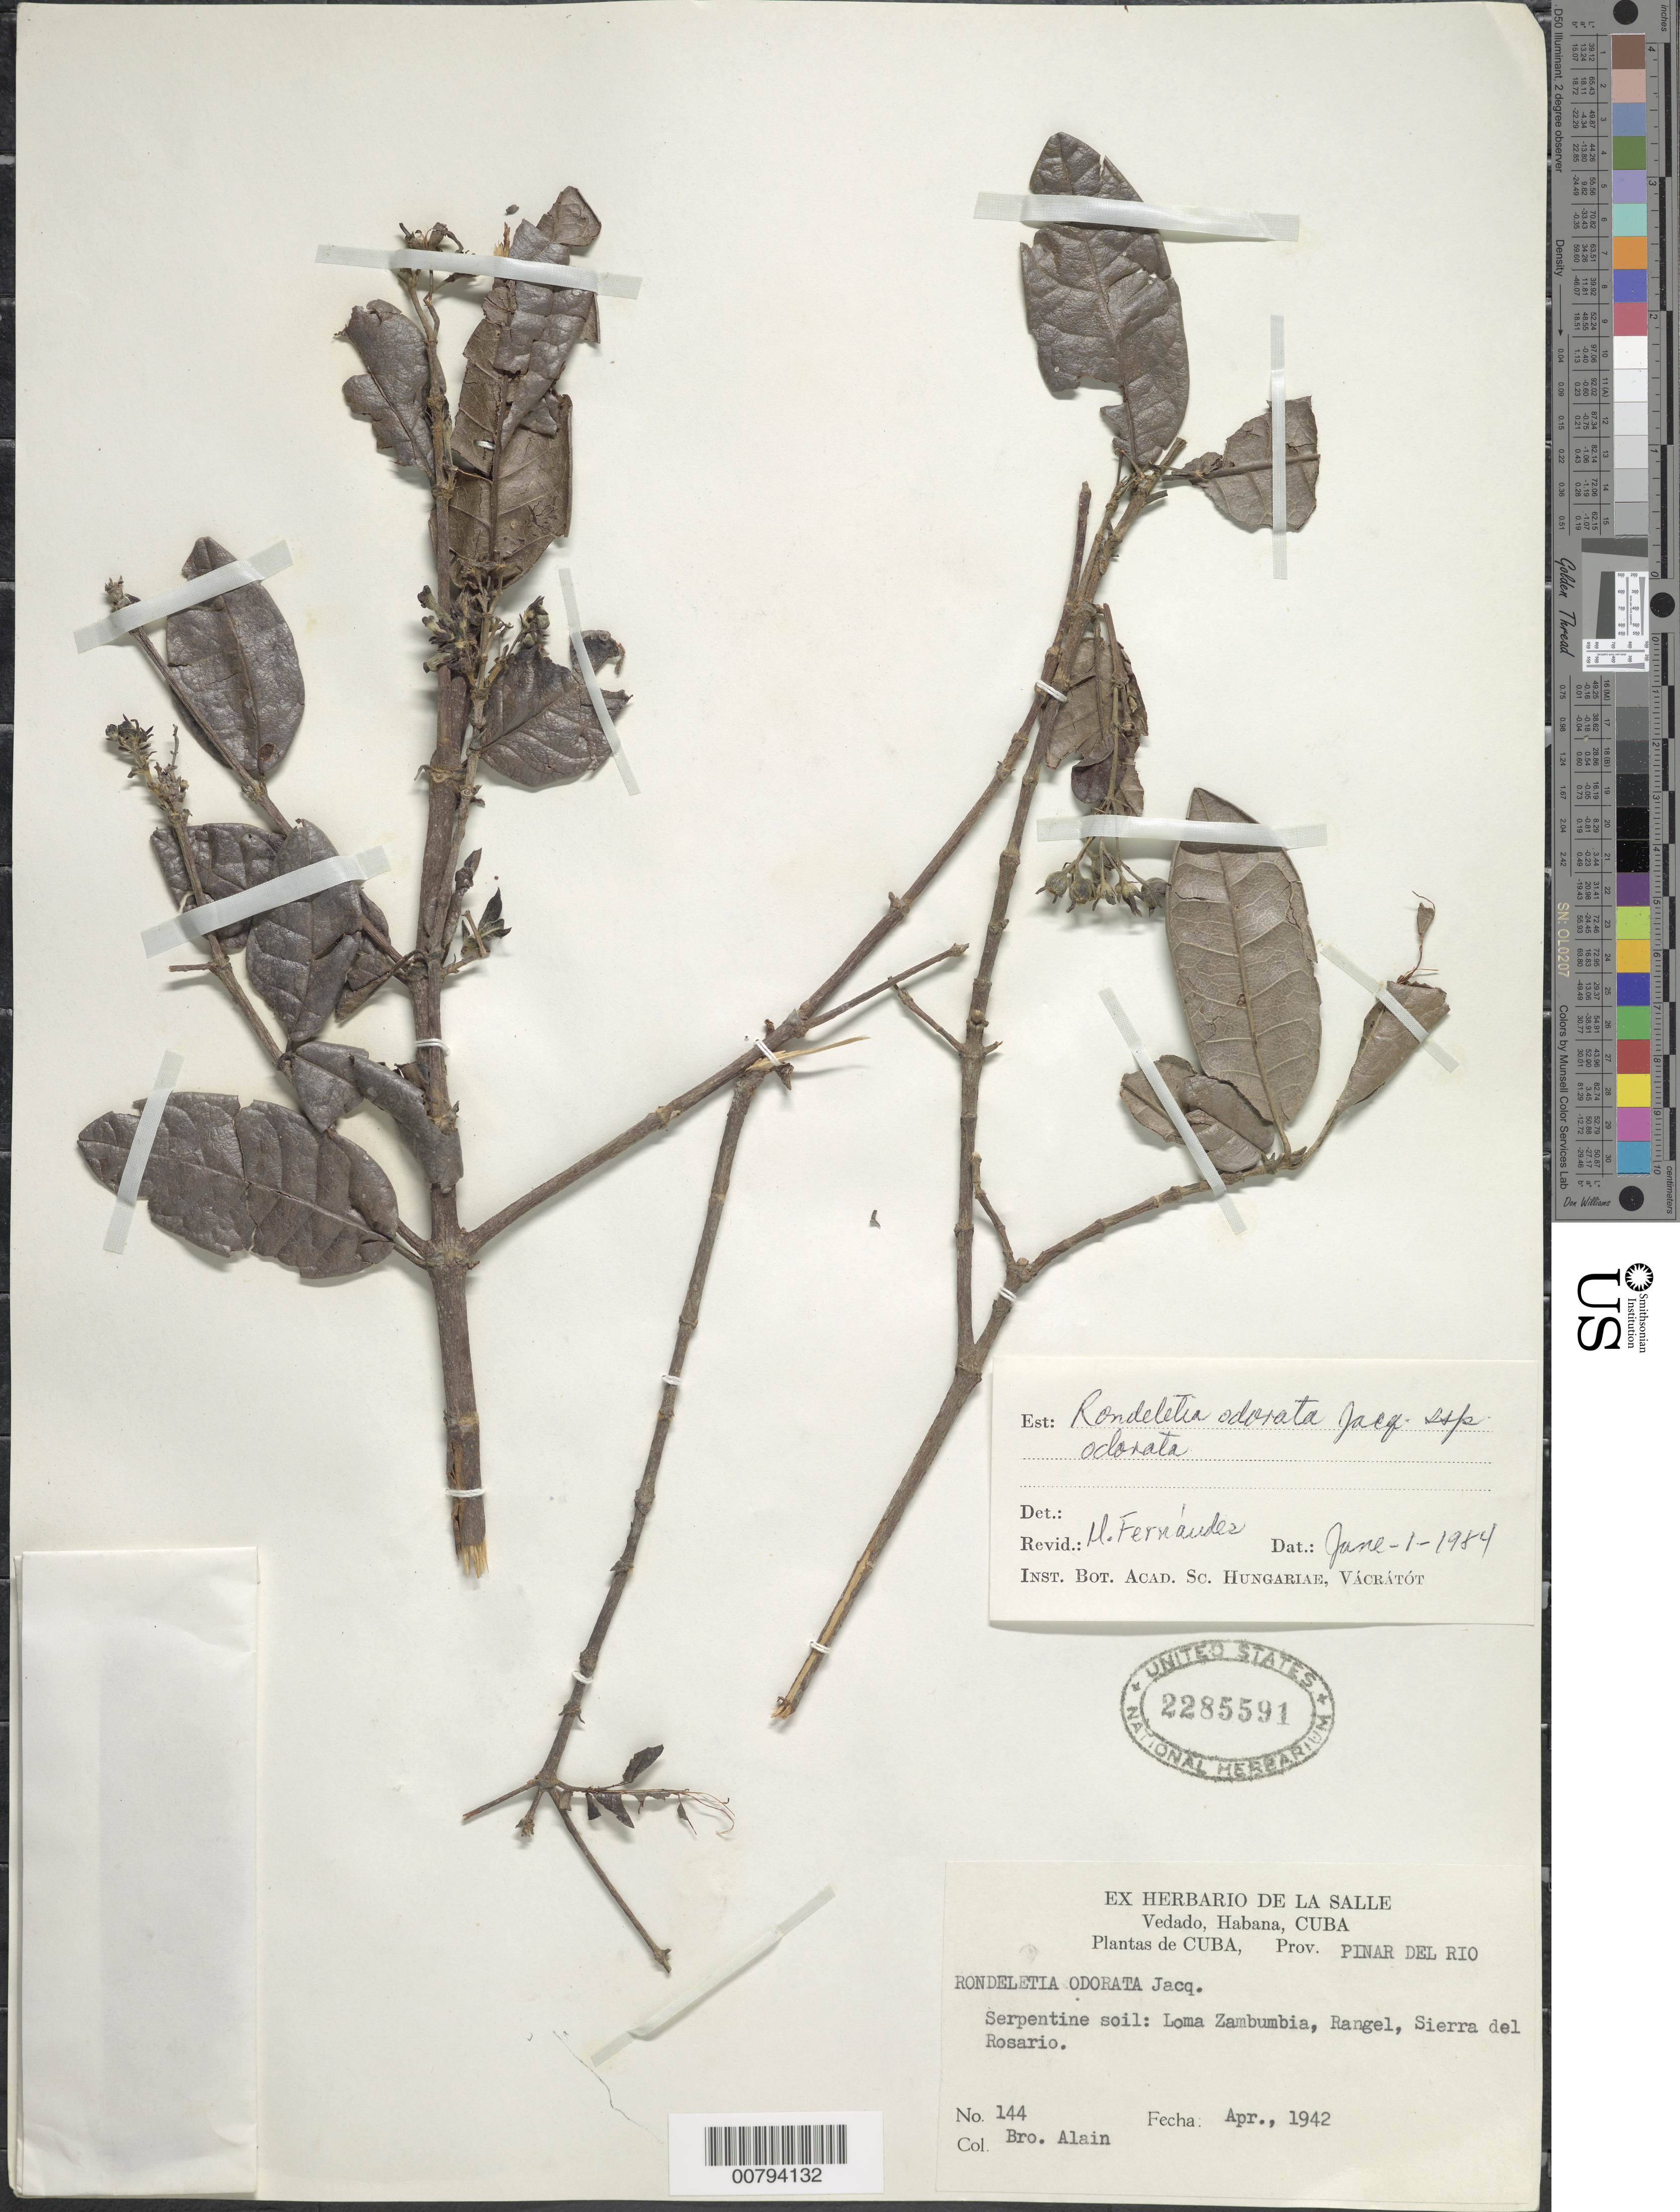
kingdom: Plantae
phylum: Tracheophyta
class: Magnoliopsida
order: Gentianales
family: Rubiaceae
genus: Rondeletia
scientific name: Rondeletia odorata subsp. odorata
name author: Jacq.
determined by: Fernandez, M.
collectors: A. H. Liogier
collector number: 144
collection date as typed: Apr 1942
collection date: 1942-04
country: Cuba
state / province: Pinar del Río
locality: Vedado, Habana. Loma Zambumbia, Rangel, Sierra del Rosario.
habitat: Serpentine soil.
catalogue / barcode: US 2285591